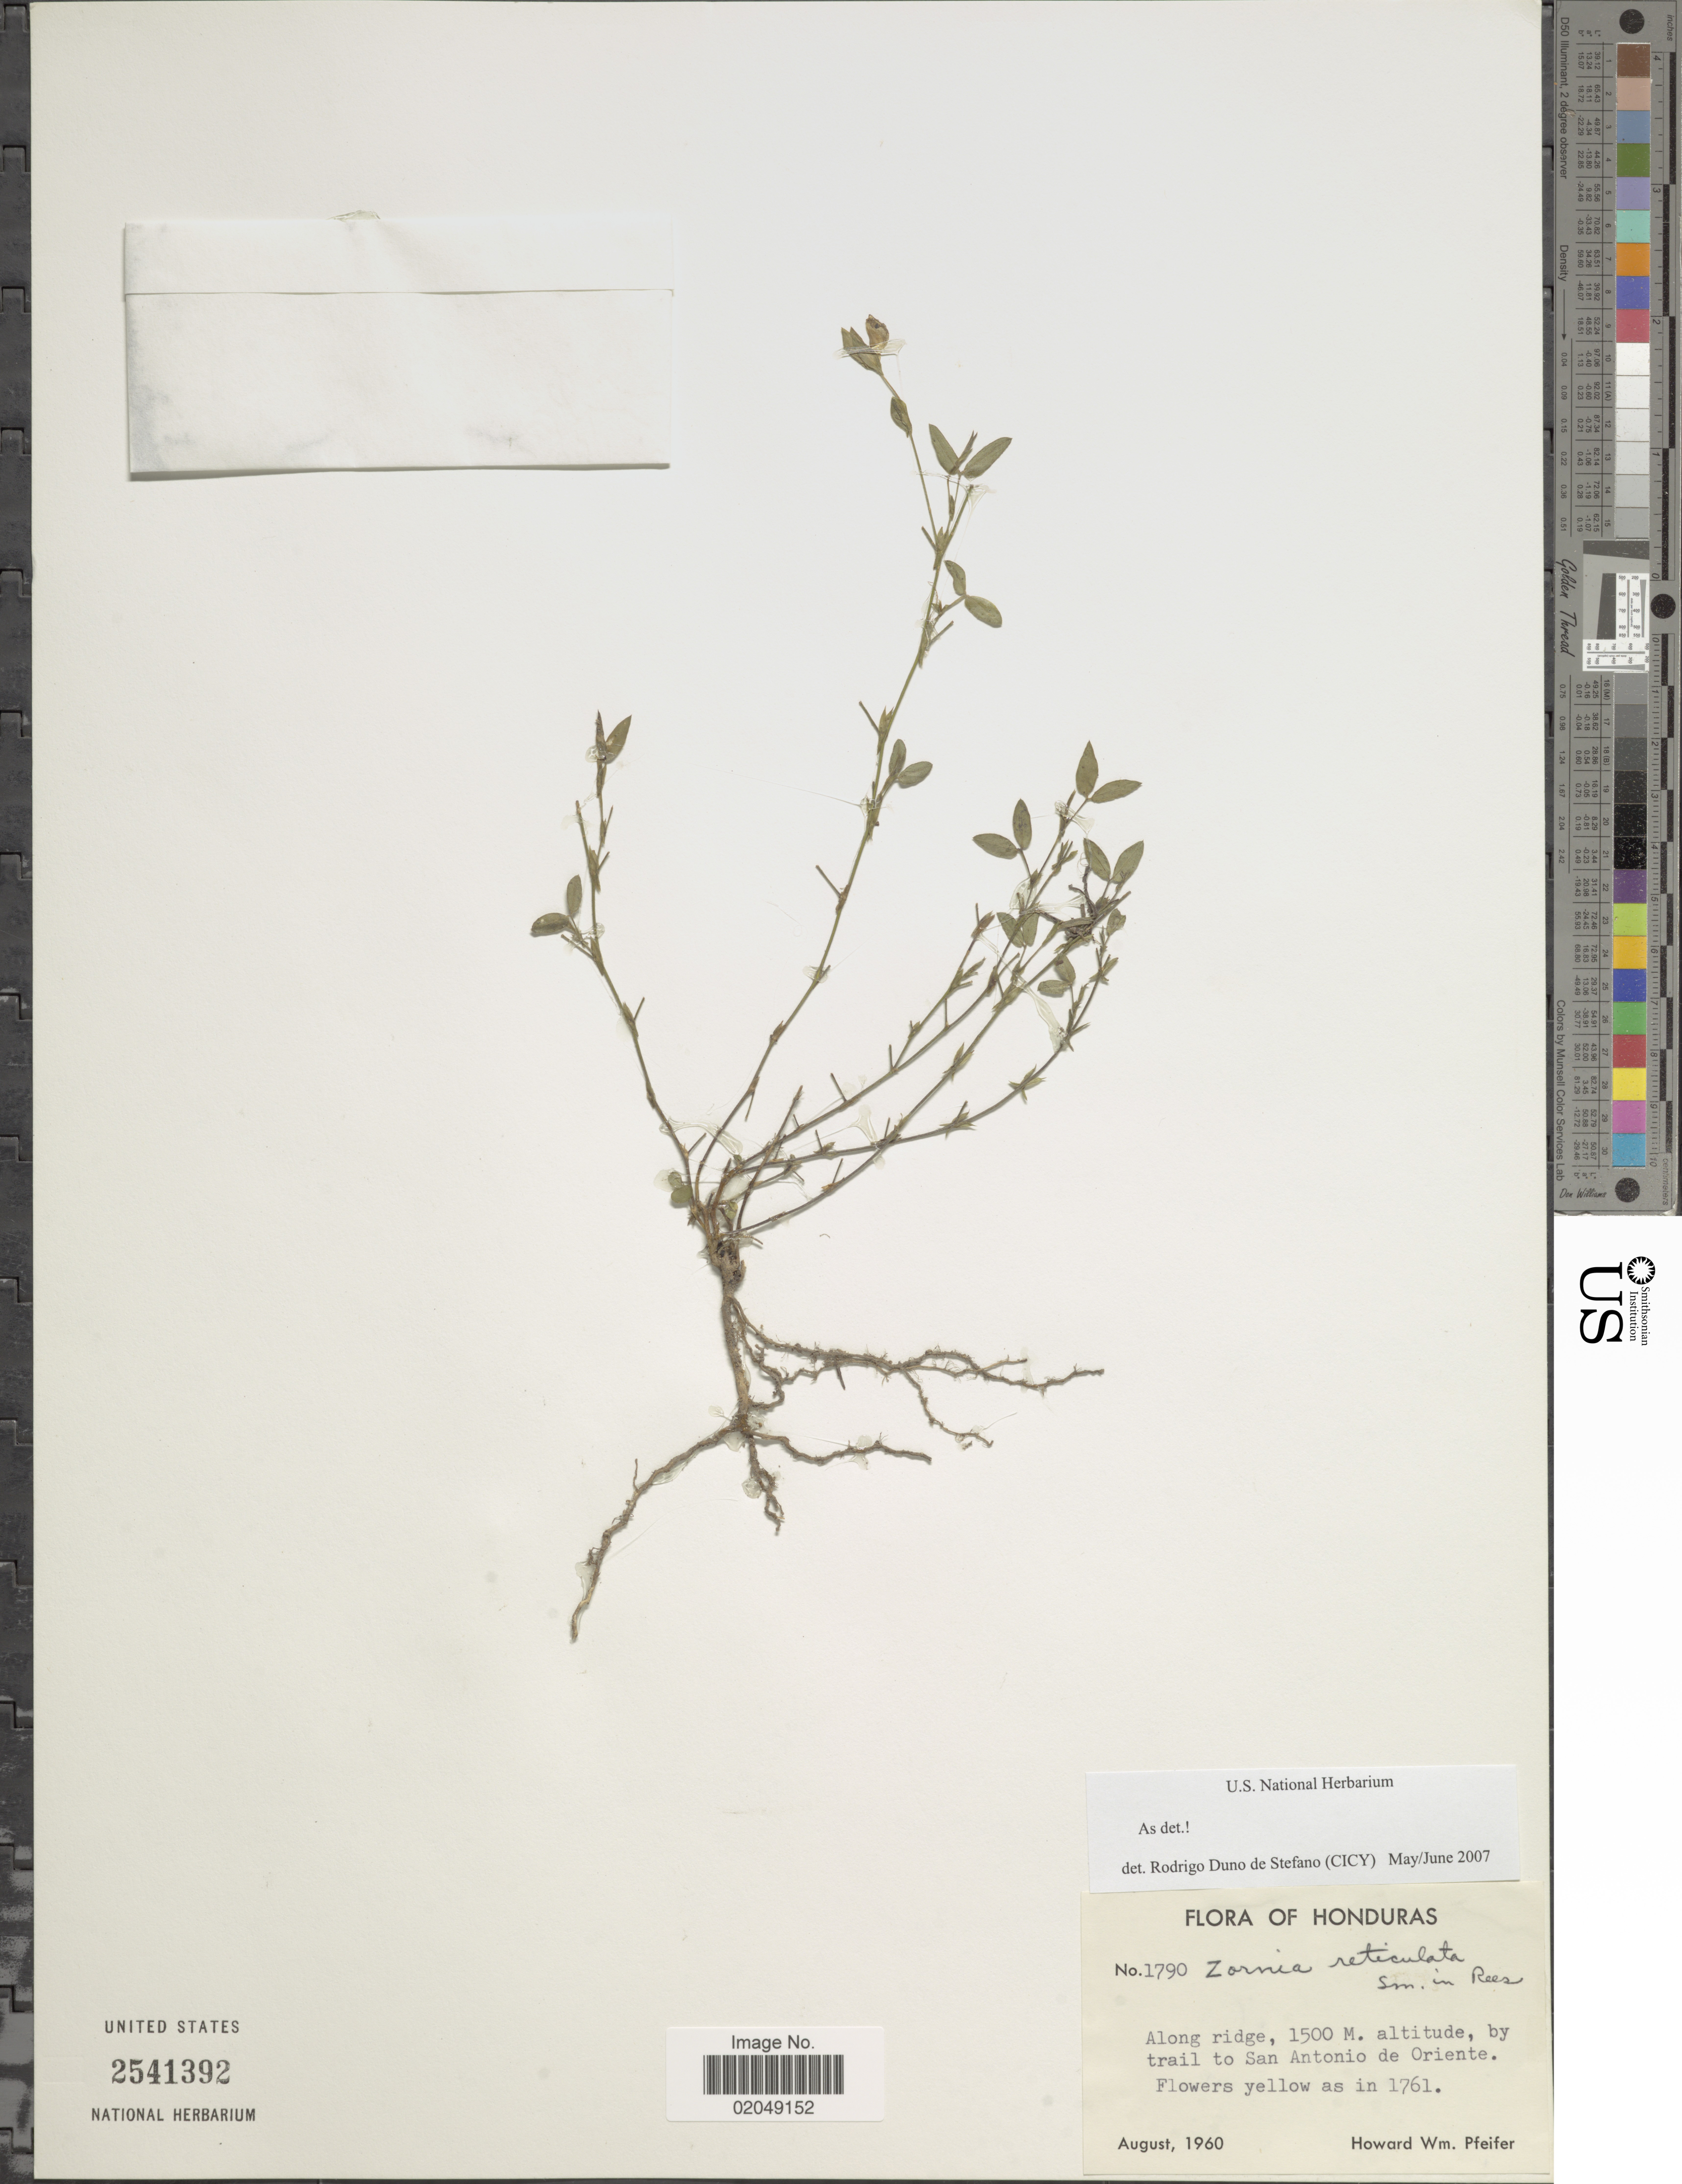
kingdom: Plantae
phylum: Tracheophyta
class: Magnoliopsida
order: Fabales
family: Fabaceae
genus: Zornia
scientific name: Zornia reticulata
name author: Sm.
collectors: H. W. Pfeifer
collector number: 1790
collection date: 1960-08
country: Honduras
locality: Along ridge, by trail to San Antonio de Oriente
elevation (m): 1500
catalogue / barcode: US 2541392